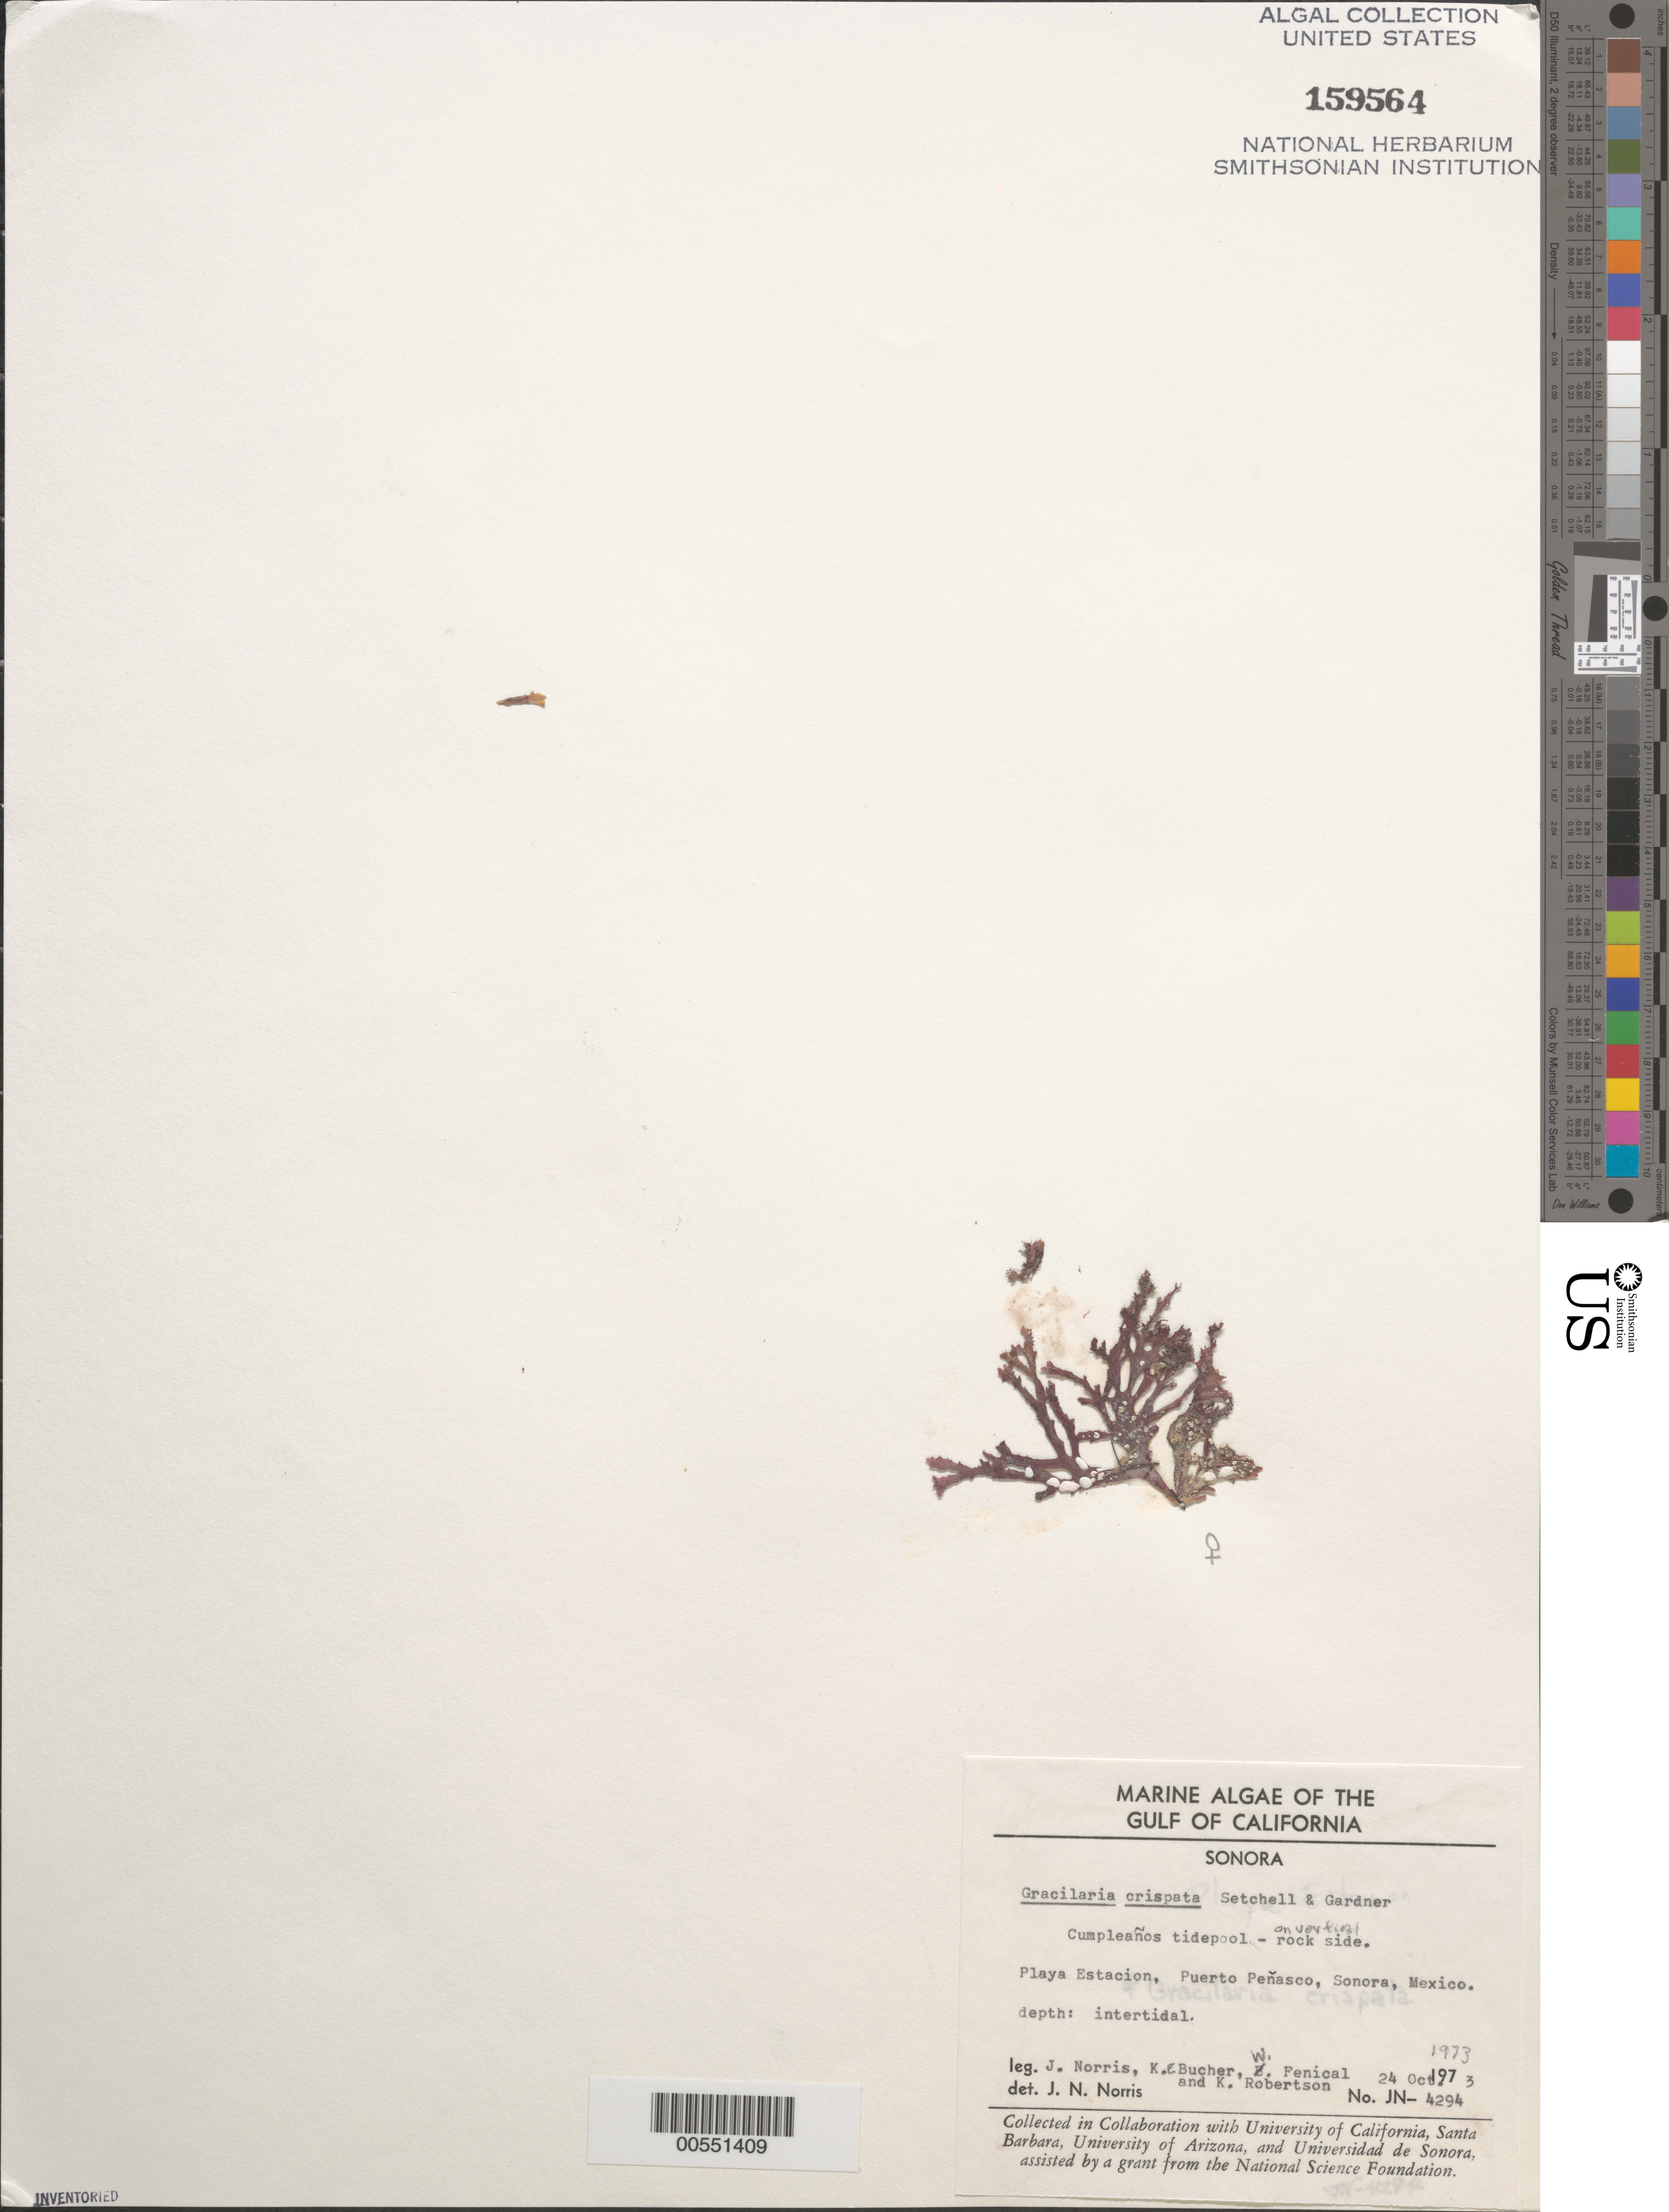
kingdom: Plantae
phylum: Rhodophyta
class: Florideophyceae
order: Gracilariales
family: Gracilariaceae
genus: Gracilaria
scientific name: Gracilaria crispata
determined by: Norris, James N.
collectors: J. N. Norris, K. E. Bucher, W. Fenical & K. Robertson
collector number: JN-4294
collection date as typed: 24 Oct 1973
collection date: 1973-10-24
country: Mexico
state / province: Sonora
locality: Playa Estacion, Puerto Penasco, Cumpleanos Tide Pool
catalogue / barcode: US 159564